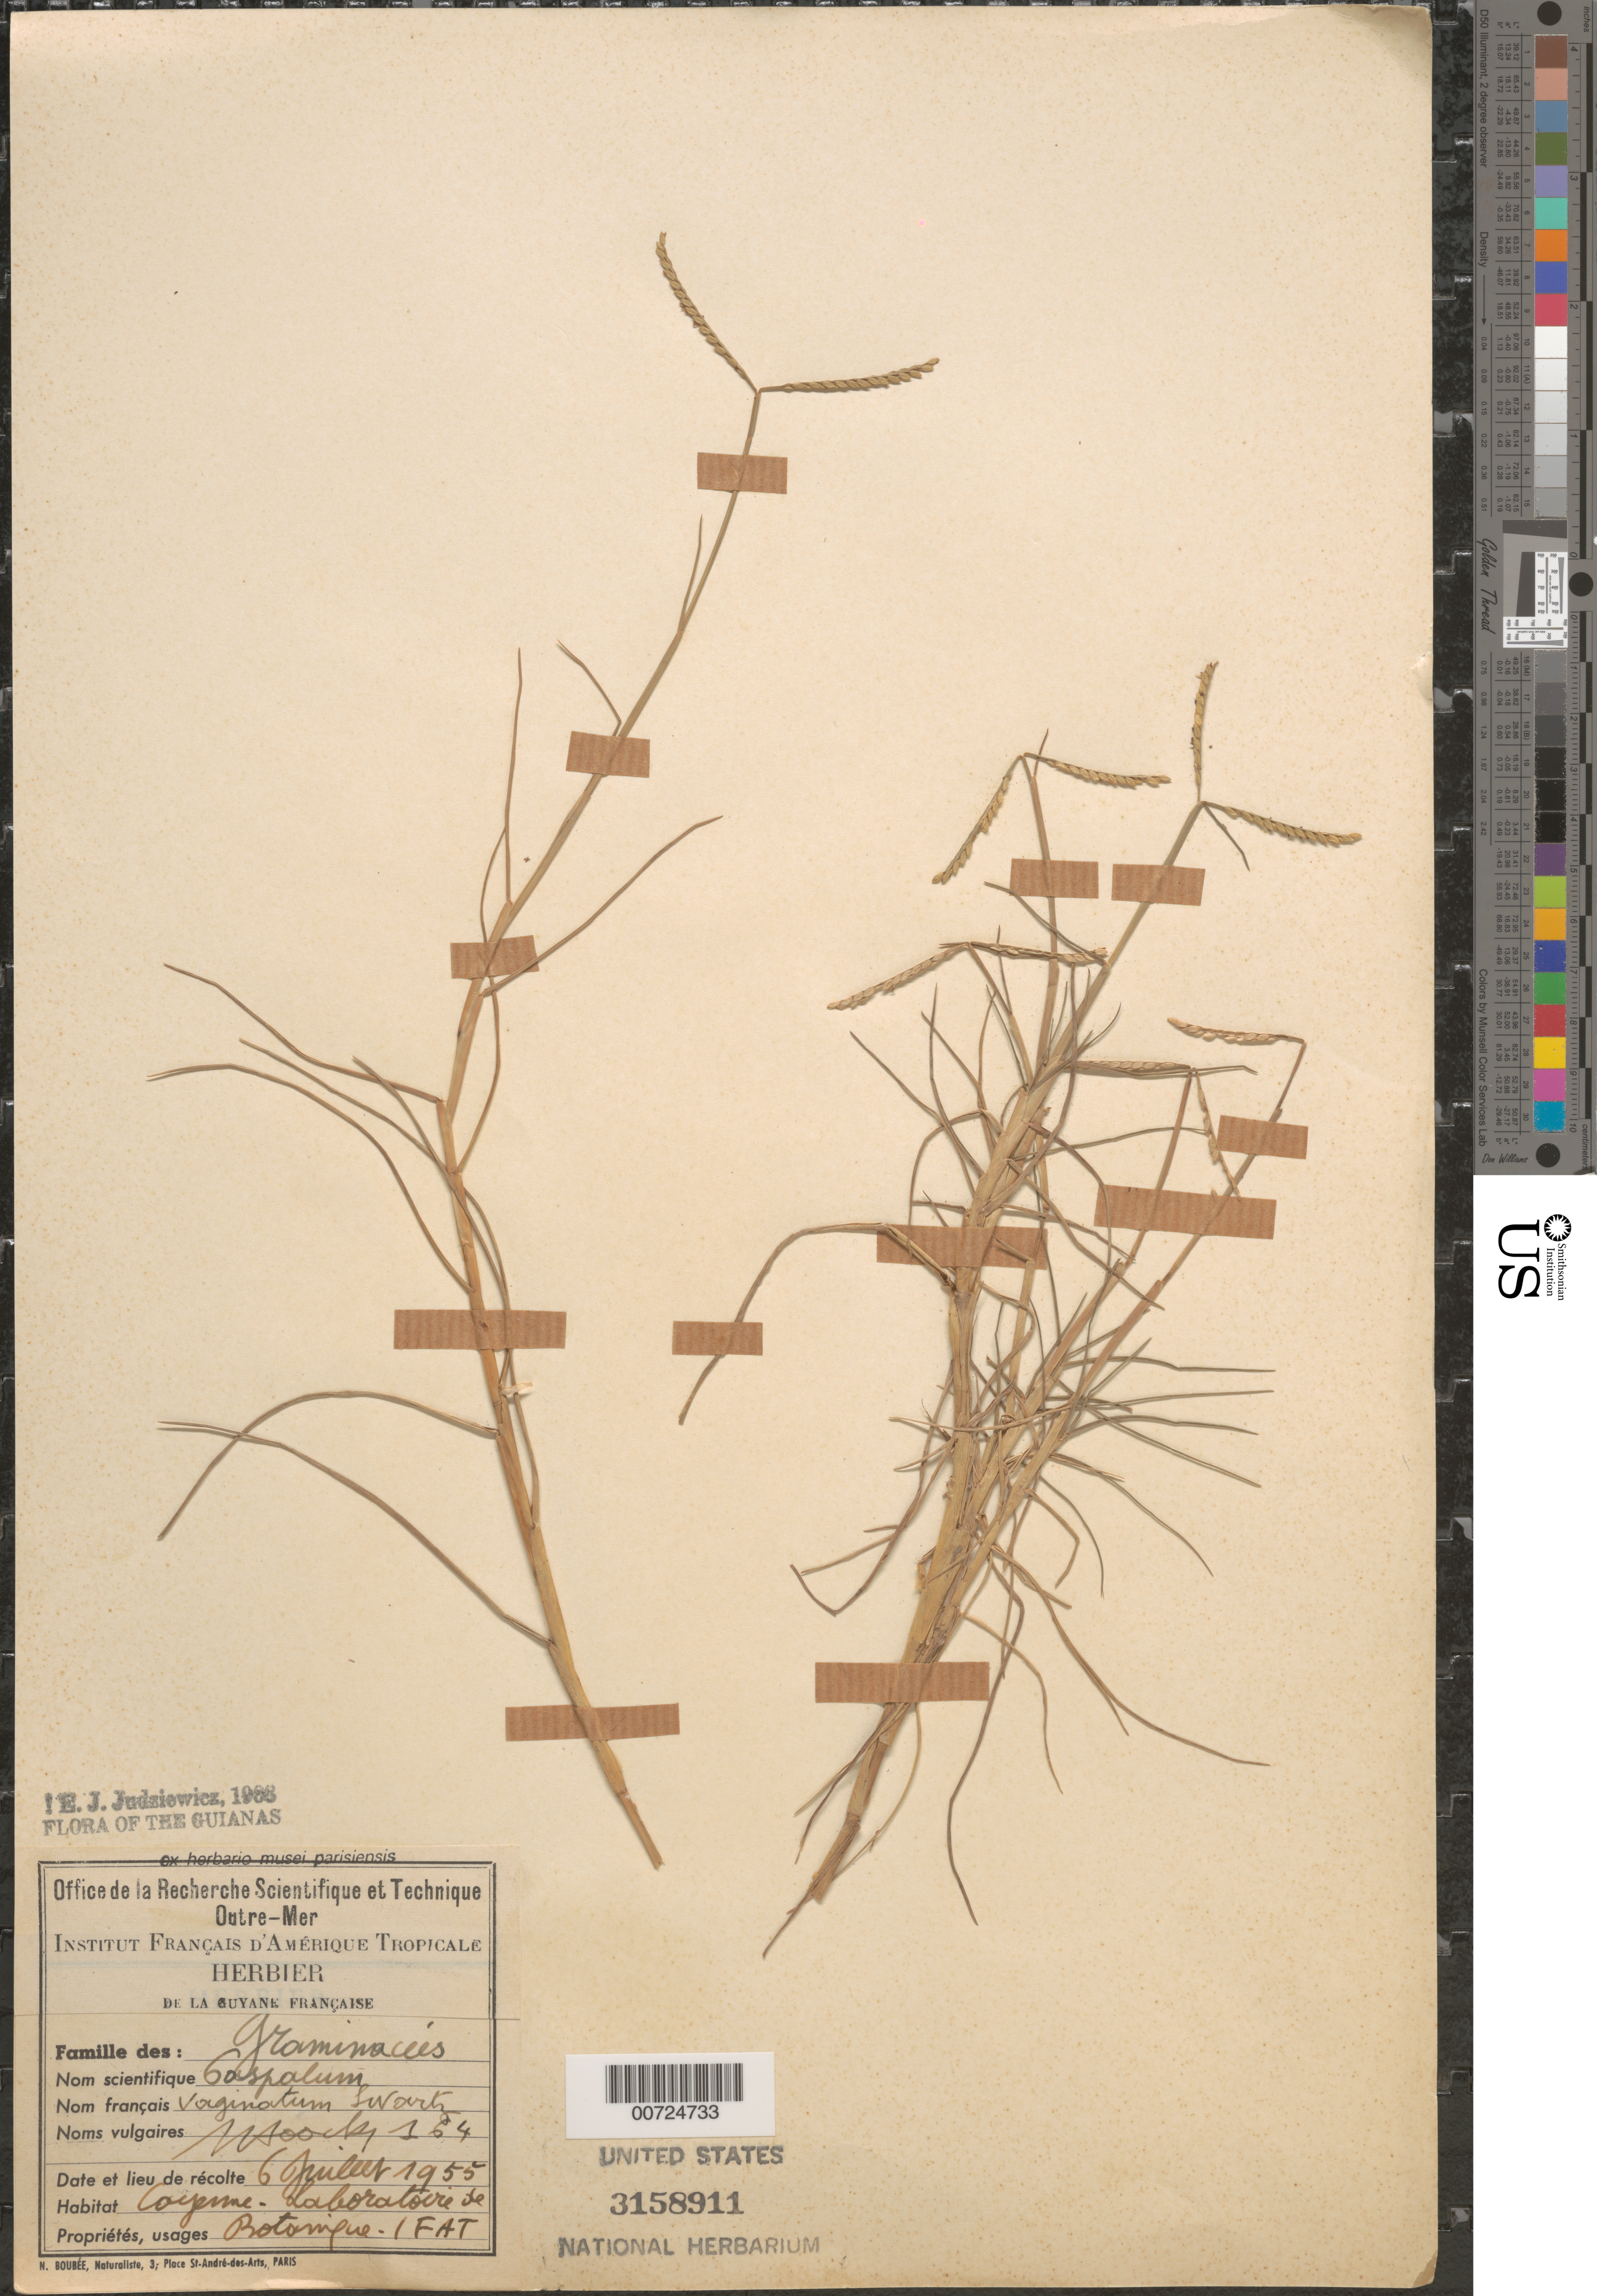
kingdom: Plantae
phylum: Tracheophyta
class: Liliopsida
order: Poales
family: Poaceae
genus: Paspalum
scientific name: Paspalum vaginatum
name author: Sw.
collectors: J. Hoock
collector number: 1164*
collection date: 1955-07-06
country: French Guiana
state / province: Cayenne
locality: Laboratoire de Botanique - IFAT.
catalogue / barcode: US 3158911